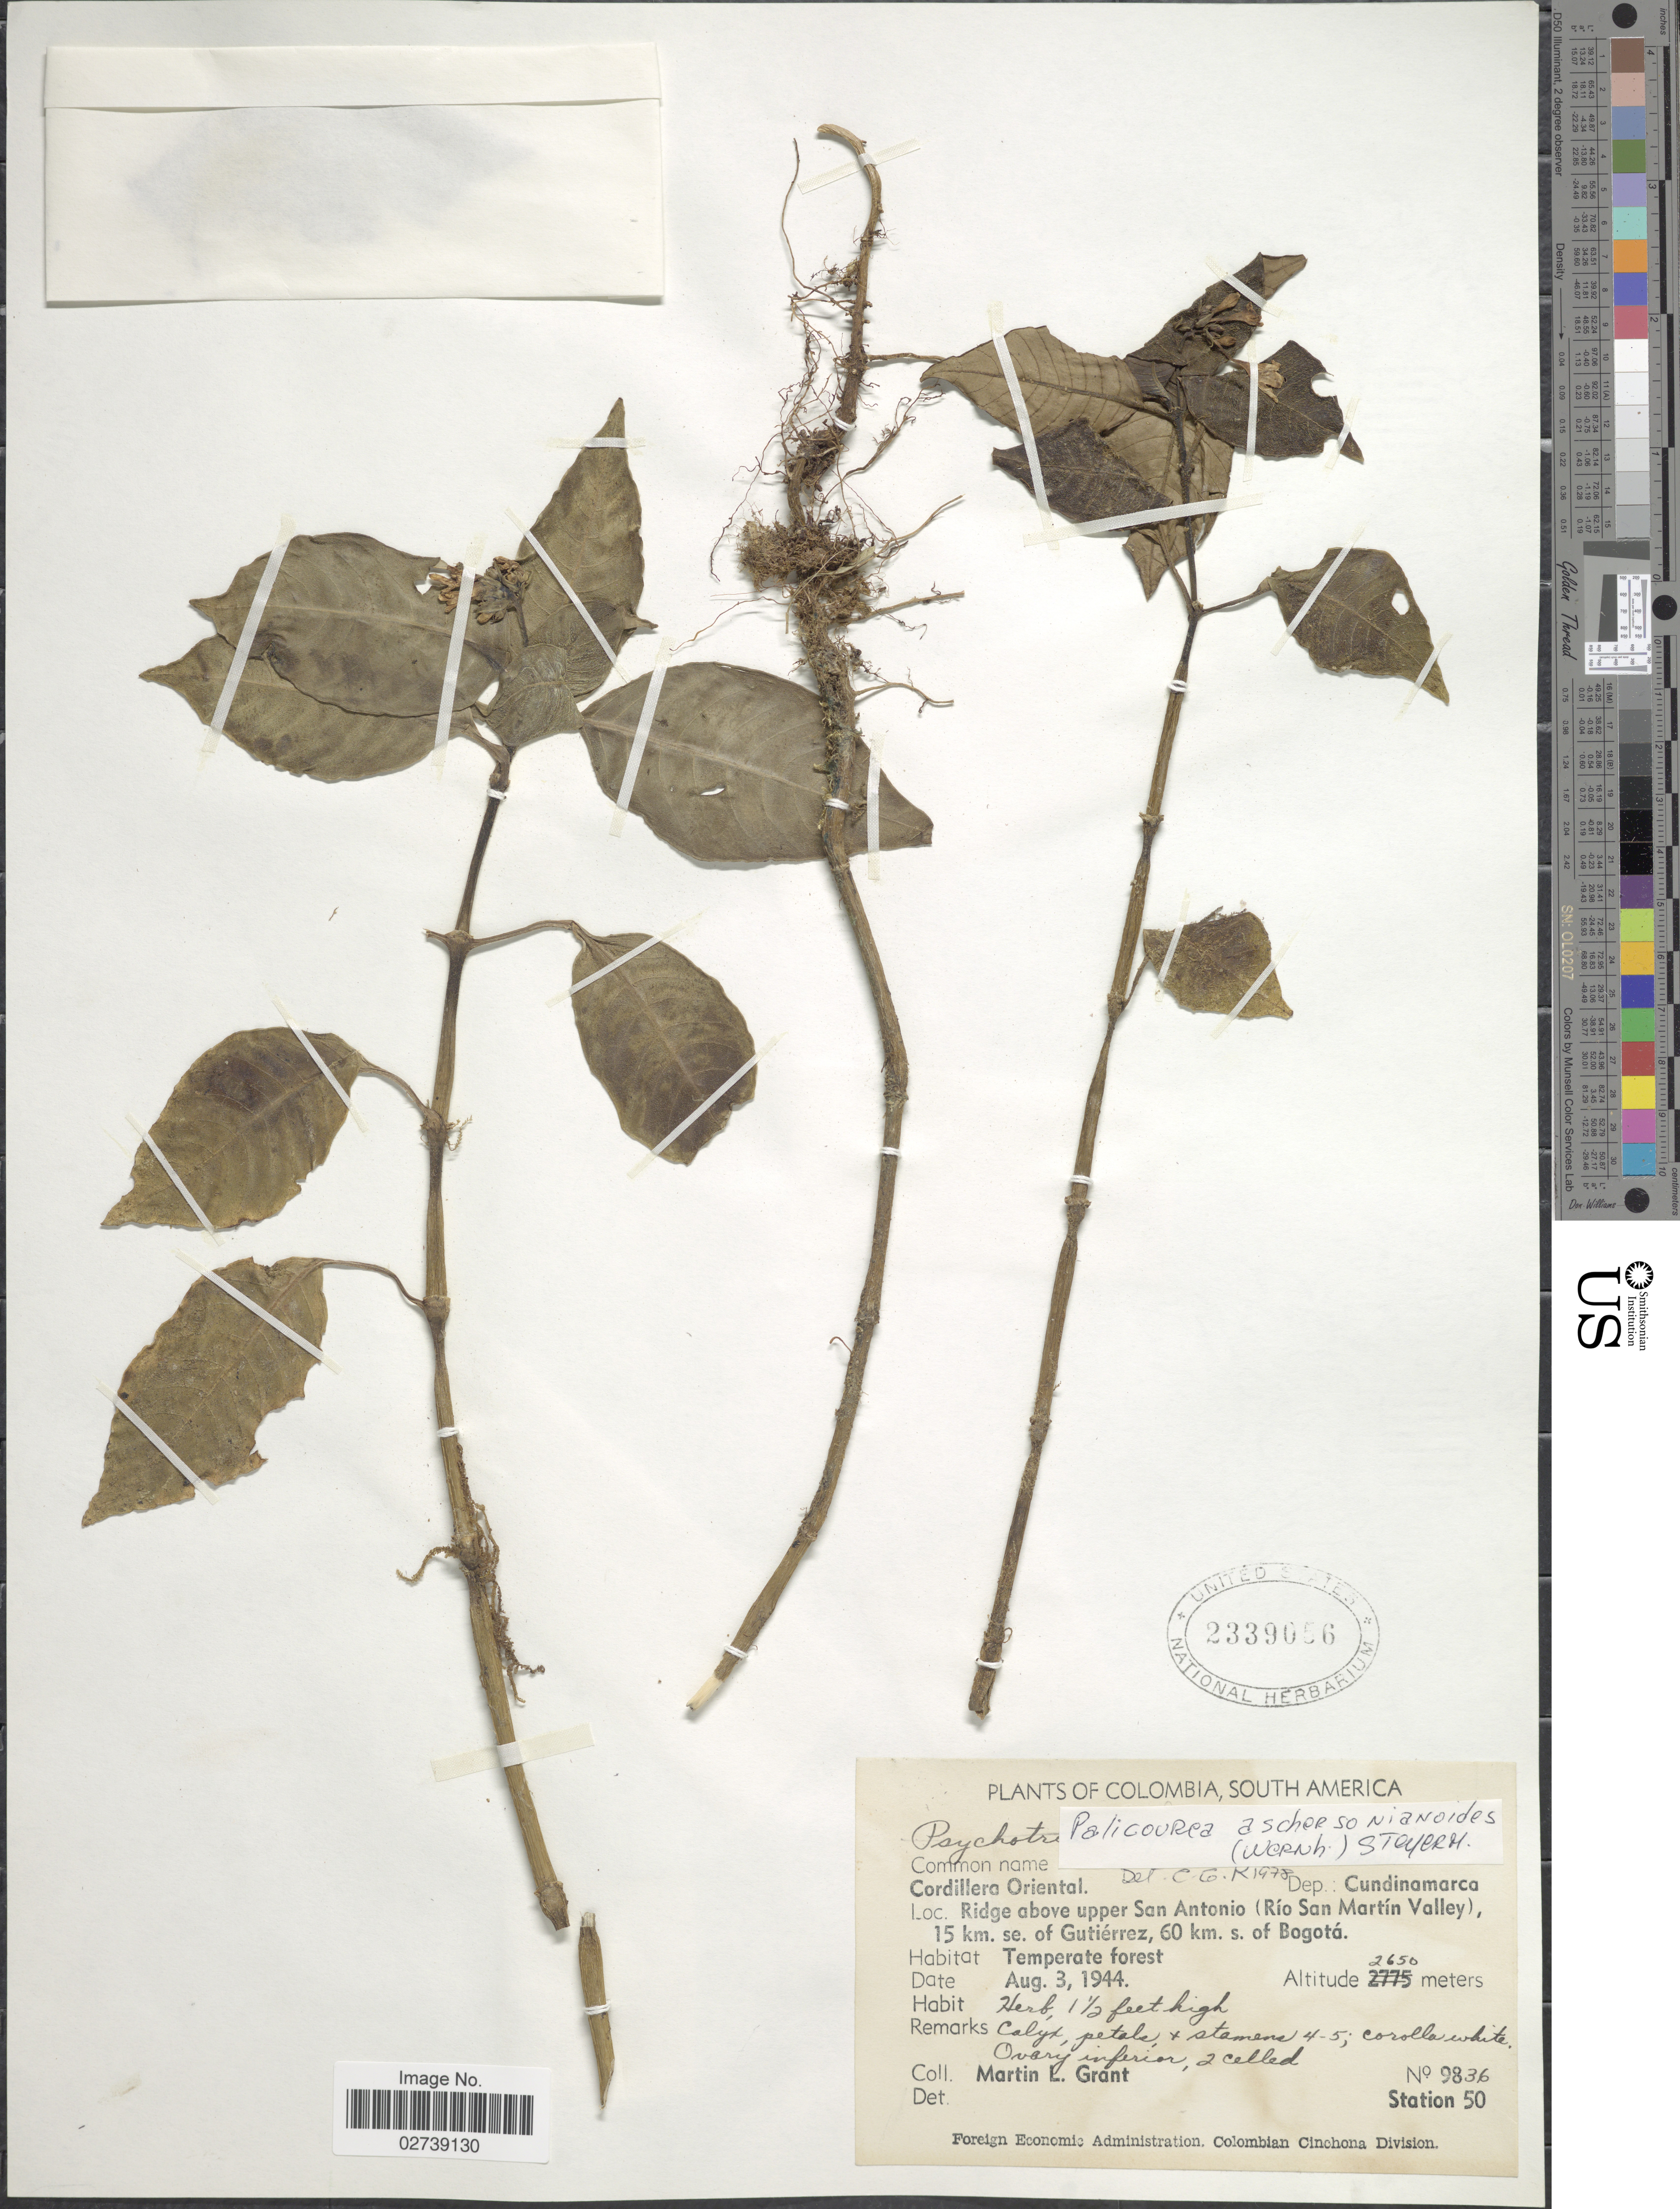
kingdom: Plantae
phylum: Tracheophyta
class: Magnoliopsida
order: Gentianales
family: Rubiaceae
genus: Palicourea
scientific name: Palicourea aschersonianoides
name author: Steyerm.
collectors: M. L. Grant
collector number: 9836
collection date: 1944-08-03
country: Colombia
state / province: Cundinamarca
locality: Cordillera Oriental. Dep.: Cundinamarca. Ridge above upper San Antonio (Rio San Martin Valley), 15 km. se. of Gutiérrez, 60 km. s. of Bogotá. Station 50.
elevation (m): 2650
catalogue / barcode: US 2339056